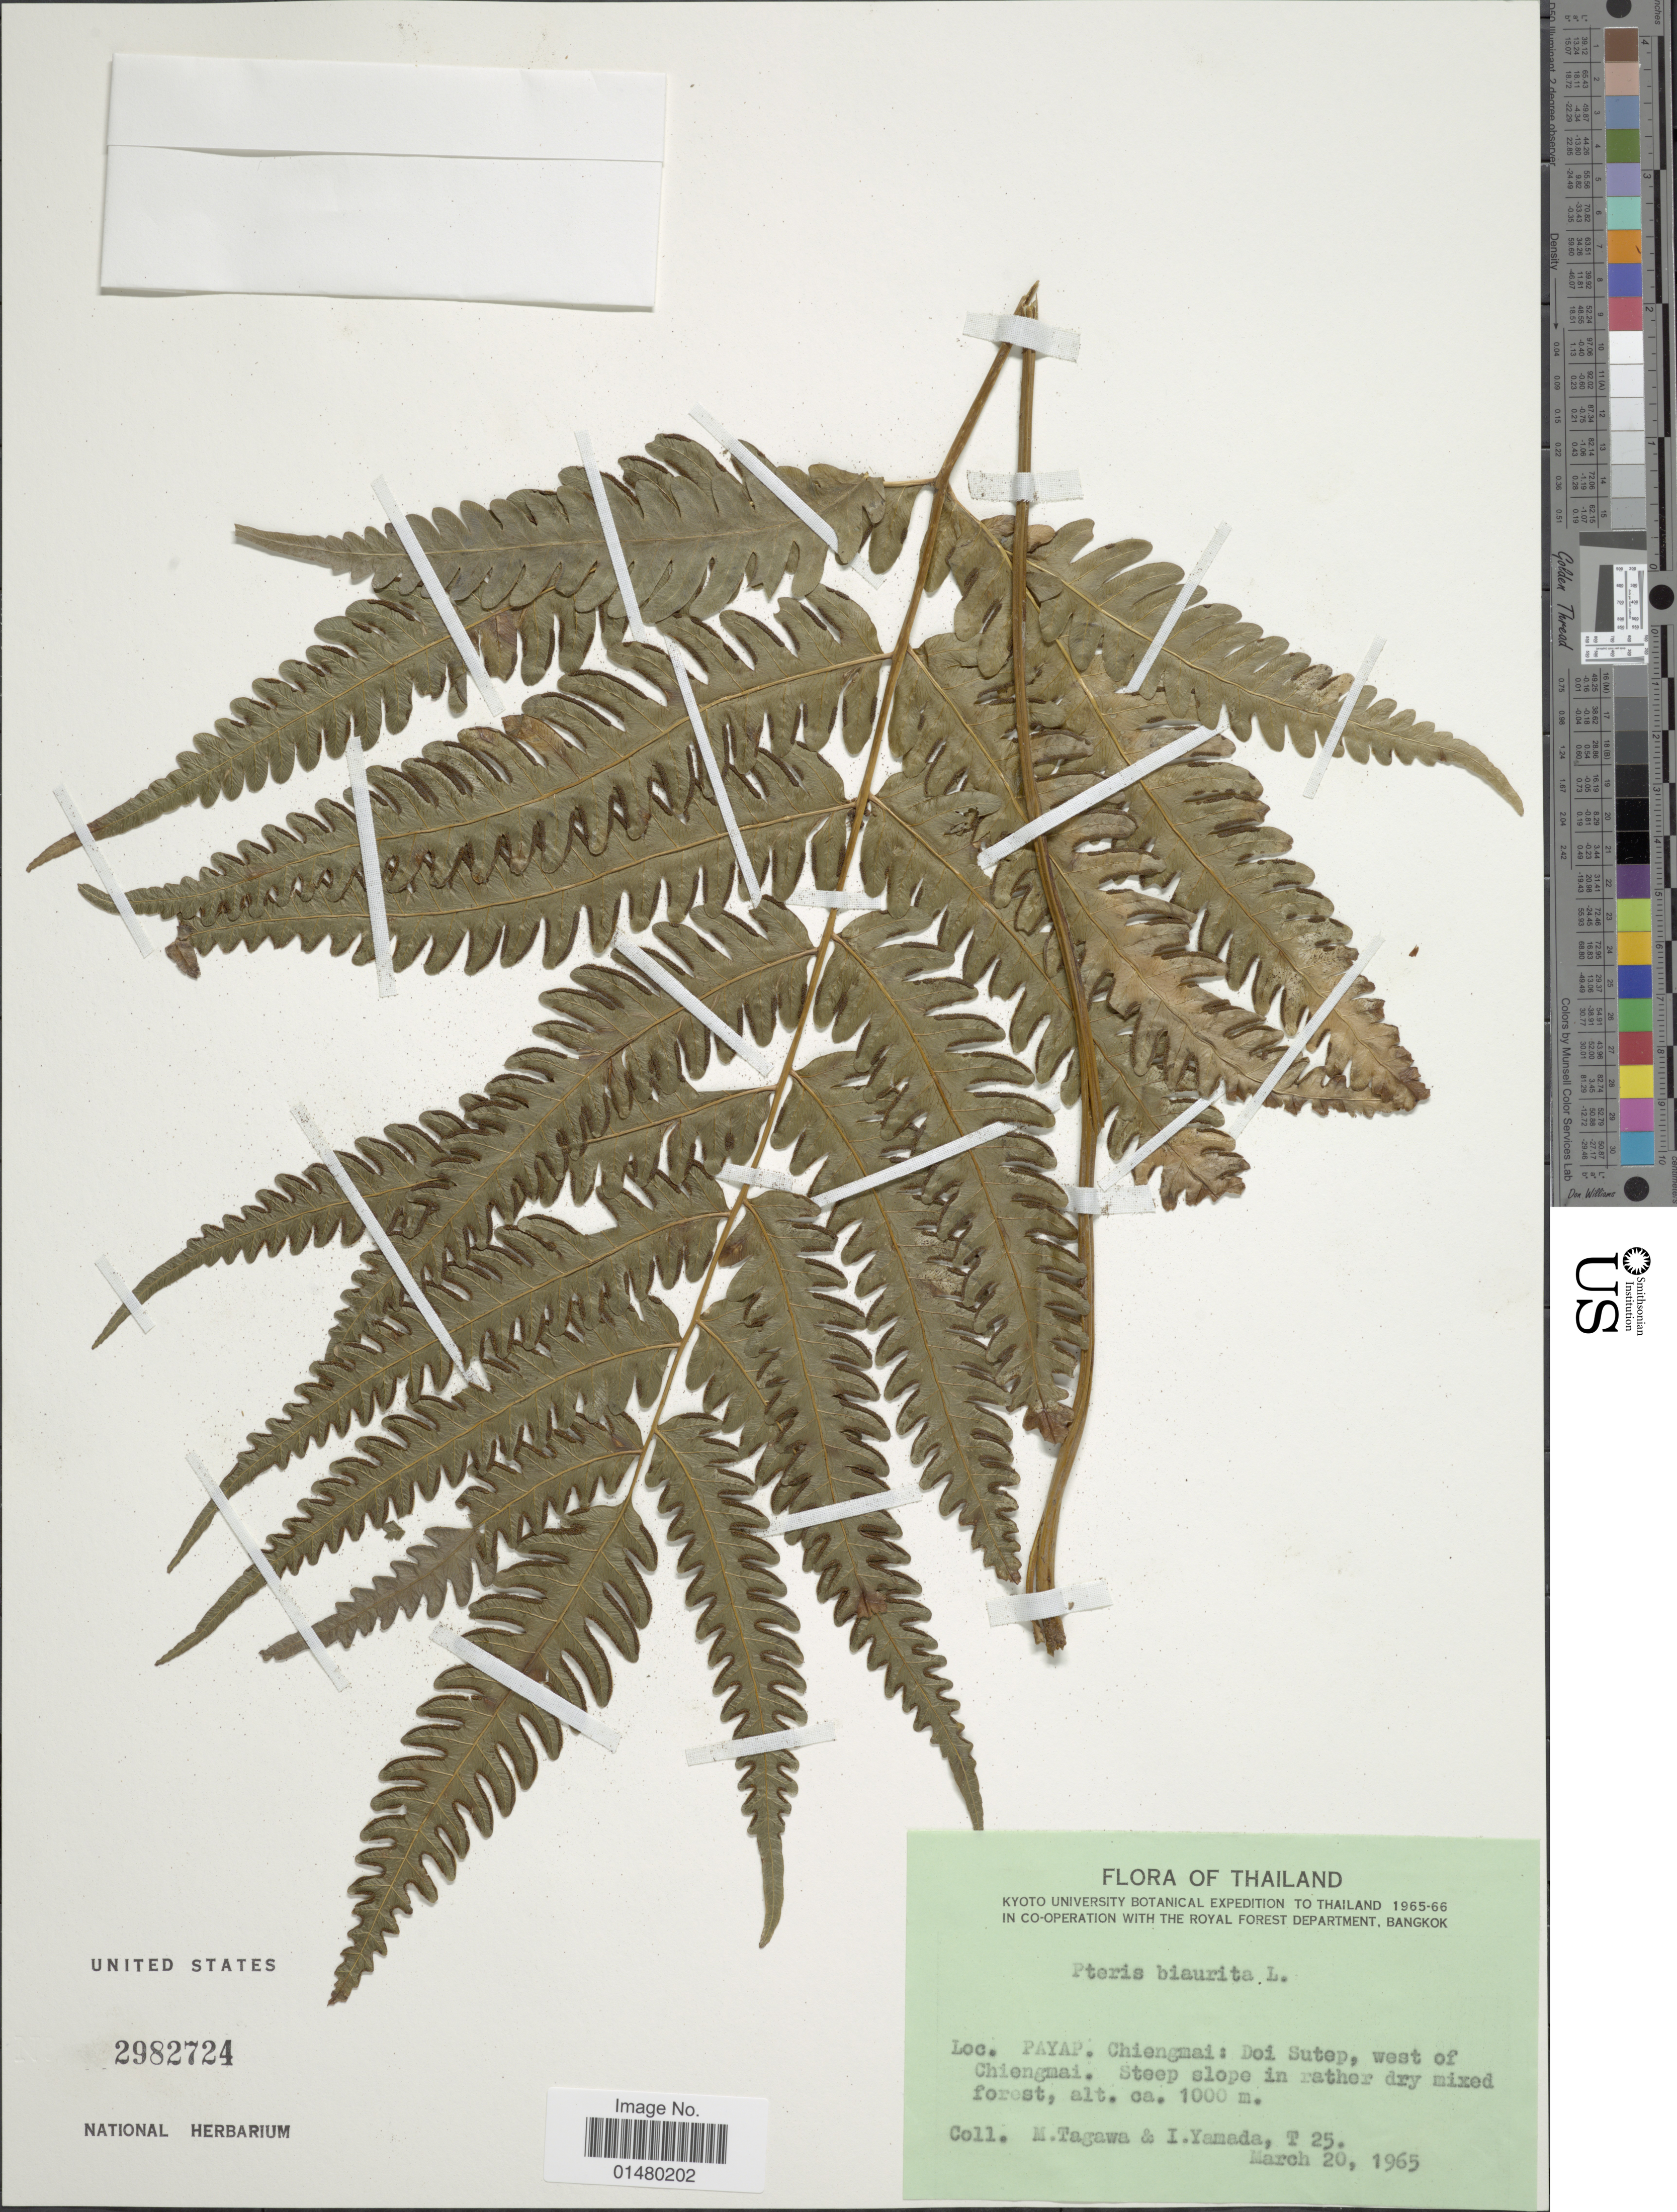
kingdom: Plantae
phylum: Tracheophyta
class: Polypodiopsida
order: Polypodiales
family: Pteridaceae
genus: Pteris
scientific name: Pteris biaurita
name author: L.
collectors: M. Tagawa & I. Yamada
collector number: T 25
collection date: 1965-03-20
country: Thailand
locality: Payap, Chiengmai: Doi Sutep, west of Chiengmai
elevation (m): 1000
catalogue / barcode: US 2982724